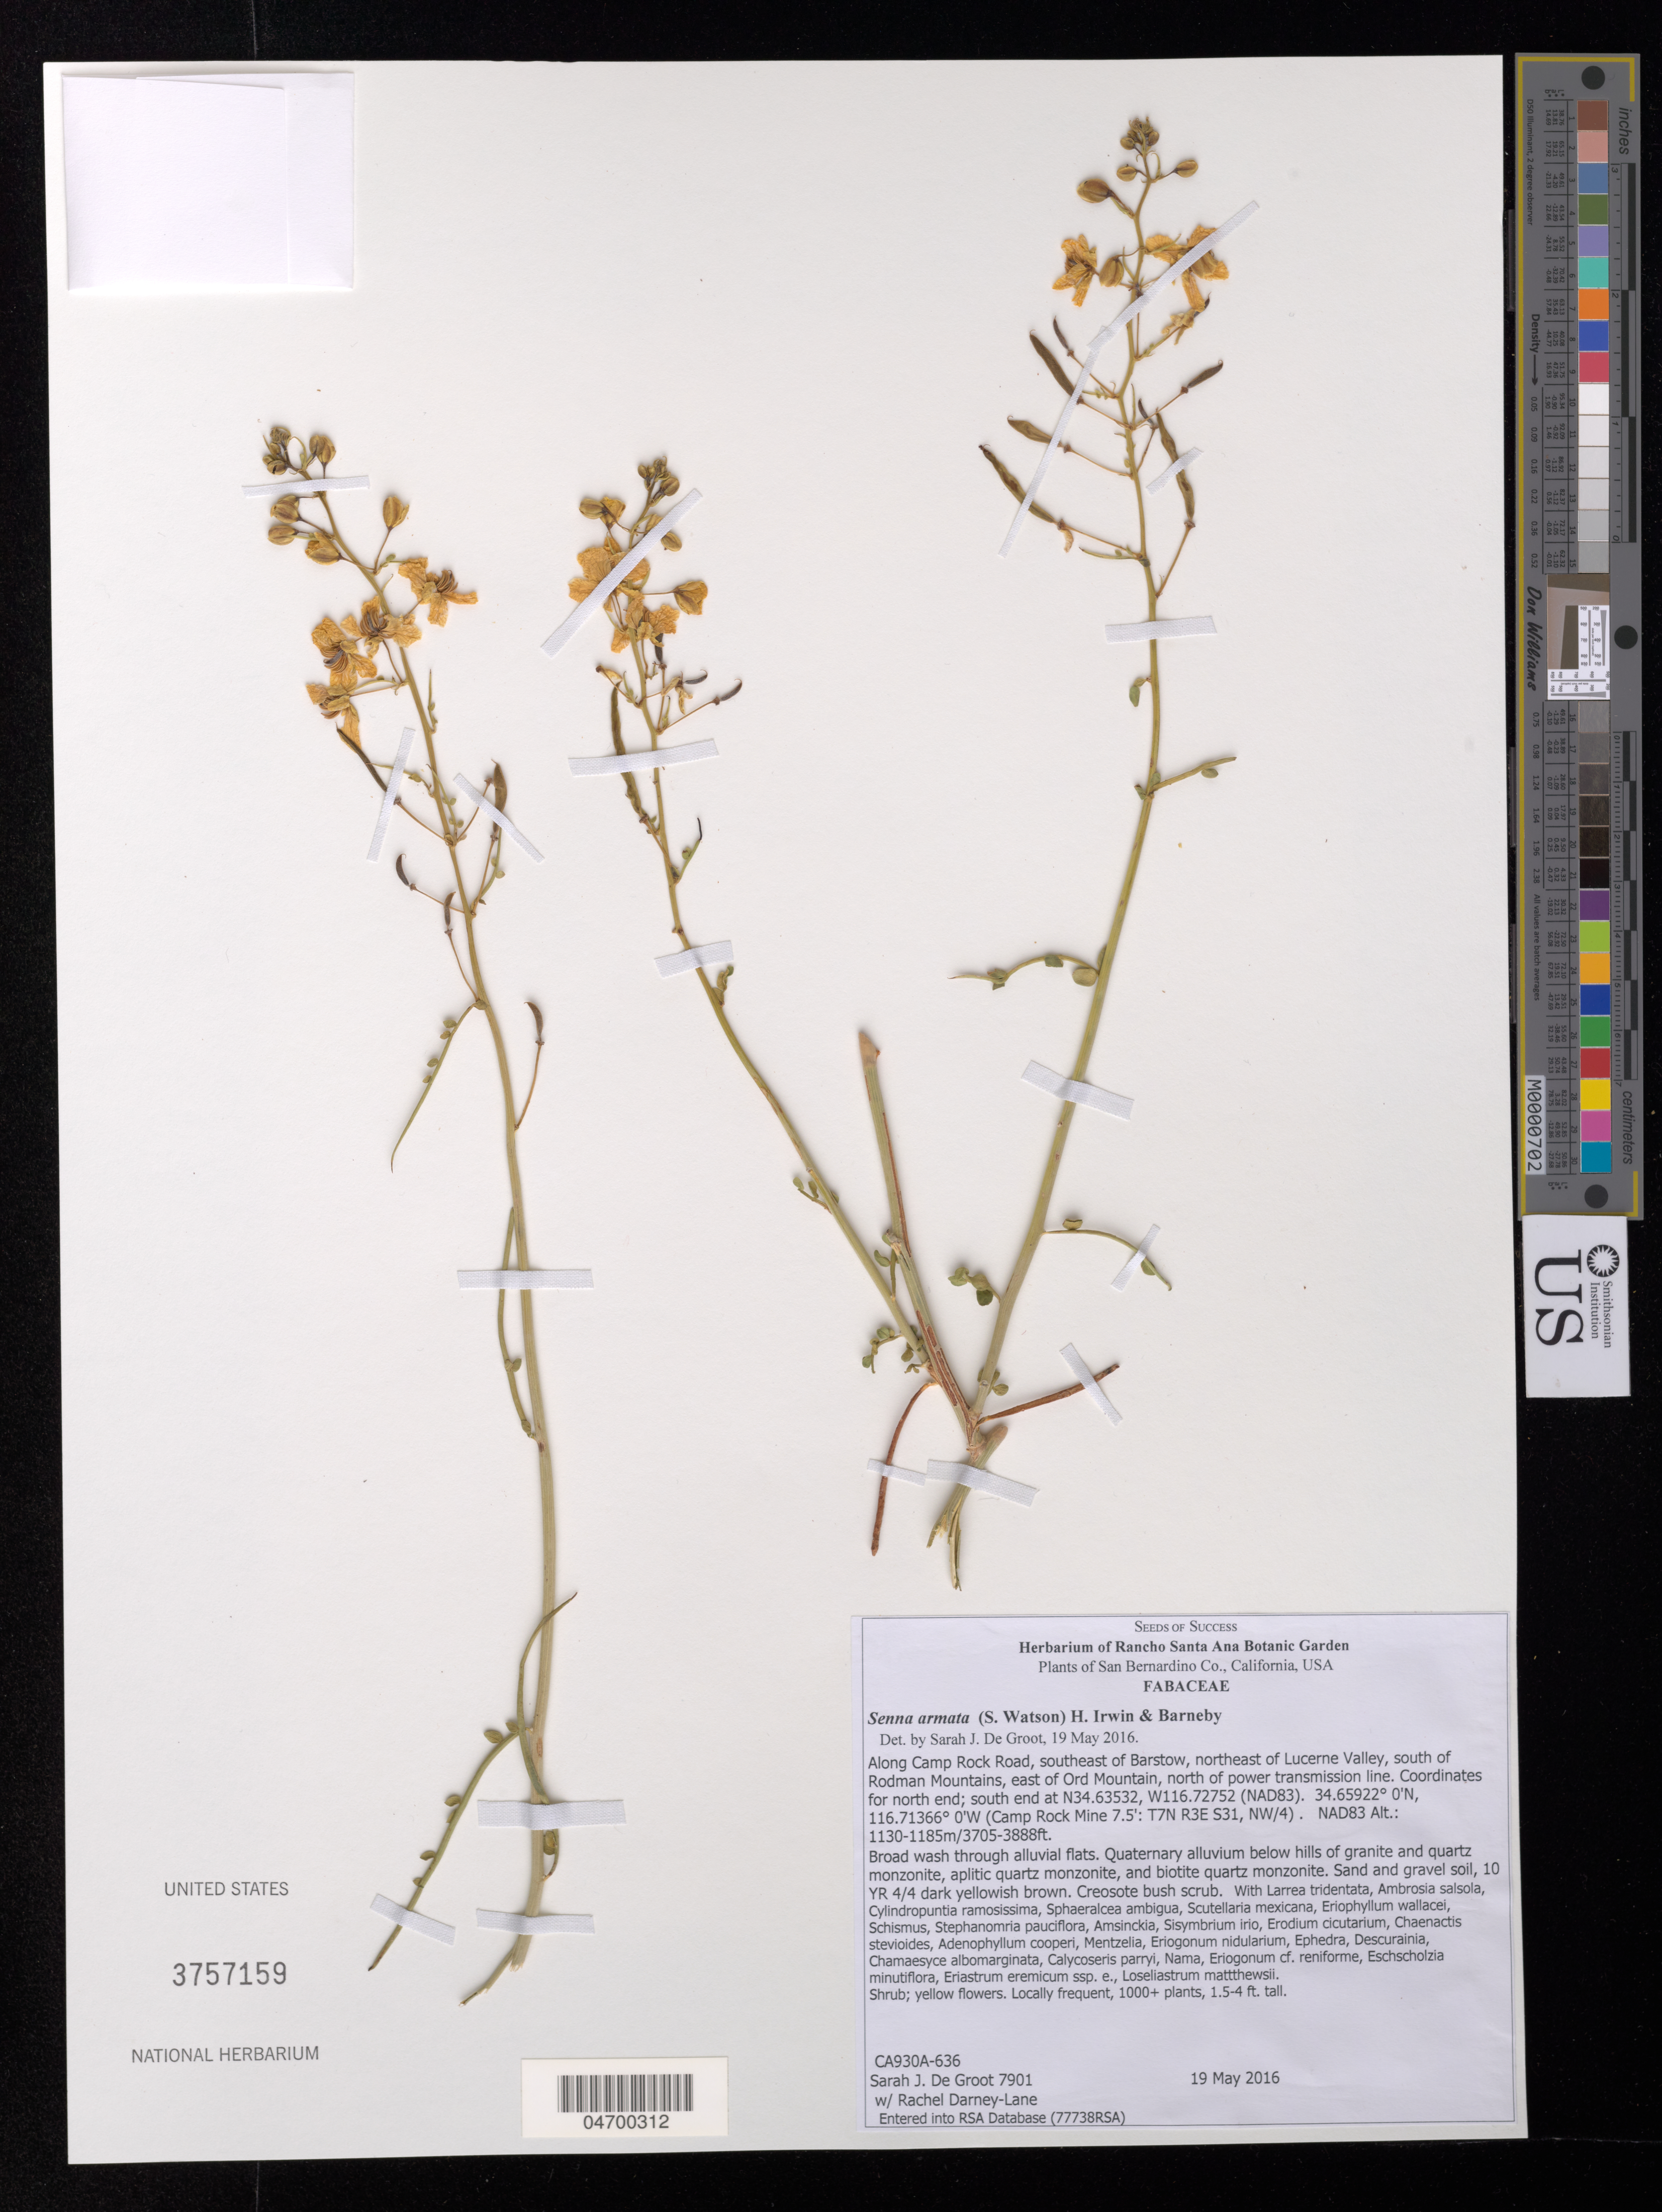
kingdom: Plantae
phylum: Tracheophyta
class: Magnoliopsida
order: Fabales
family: Fabaceae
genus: Senna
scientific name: Senna armata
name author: (S. Watson) H.S. Irwin & Barneby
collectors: S. De Groot & R. Darney-Lane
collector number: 7901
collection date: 2016-05-19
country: United States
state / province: California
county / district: San Bernardino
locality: San Bernardino Co. Along Camp Rock Road, southeast of Barstow, northeast of Lucerne Valley, south of Rodman Mountains, east of Ord Mountain, north of power transmission line. Coordinates for north end; south end at N34.63532, W116.72752. (Camp Rock Mine 7.5': T7N R3E S31, NW/4).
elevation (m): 1130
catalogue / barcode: US 3757159